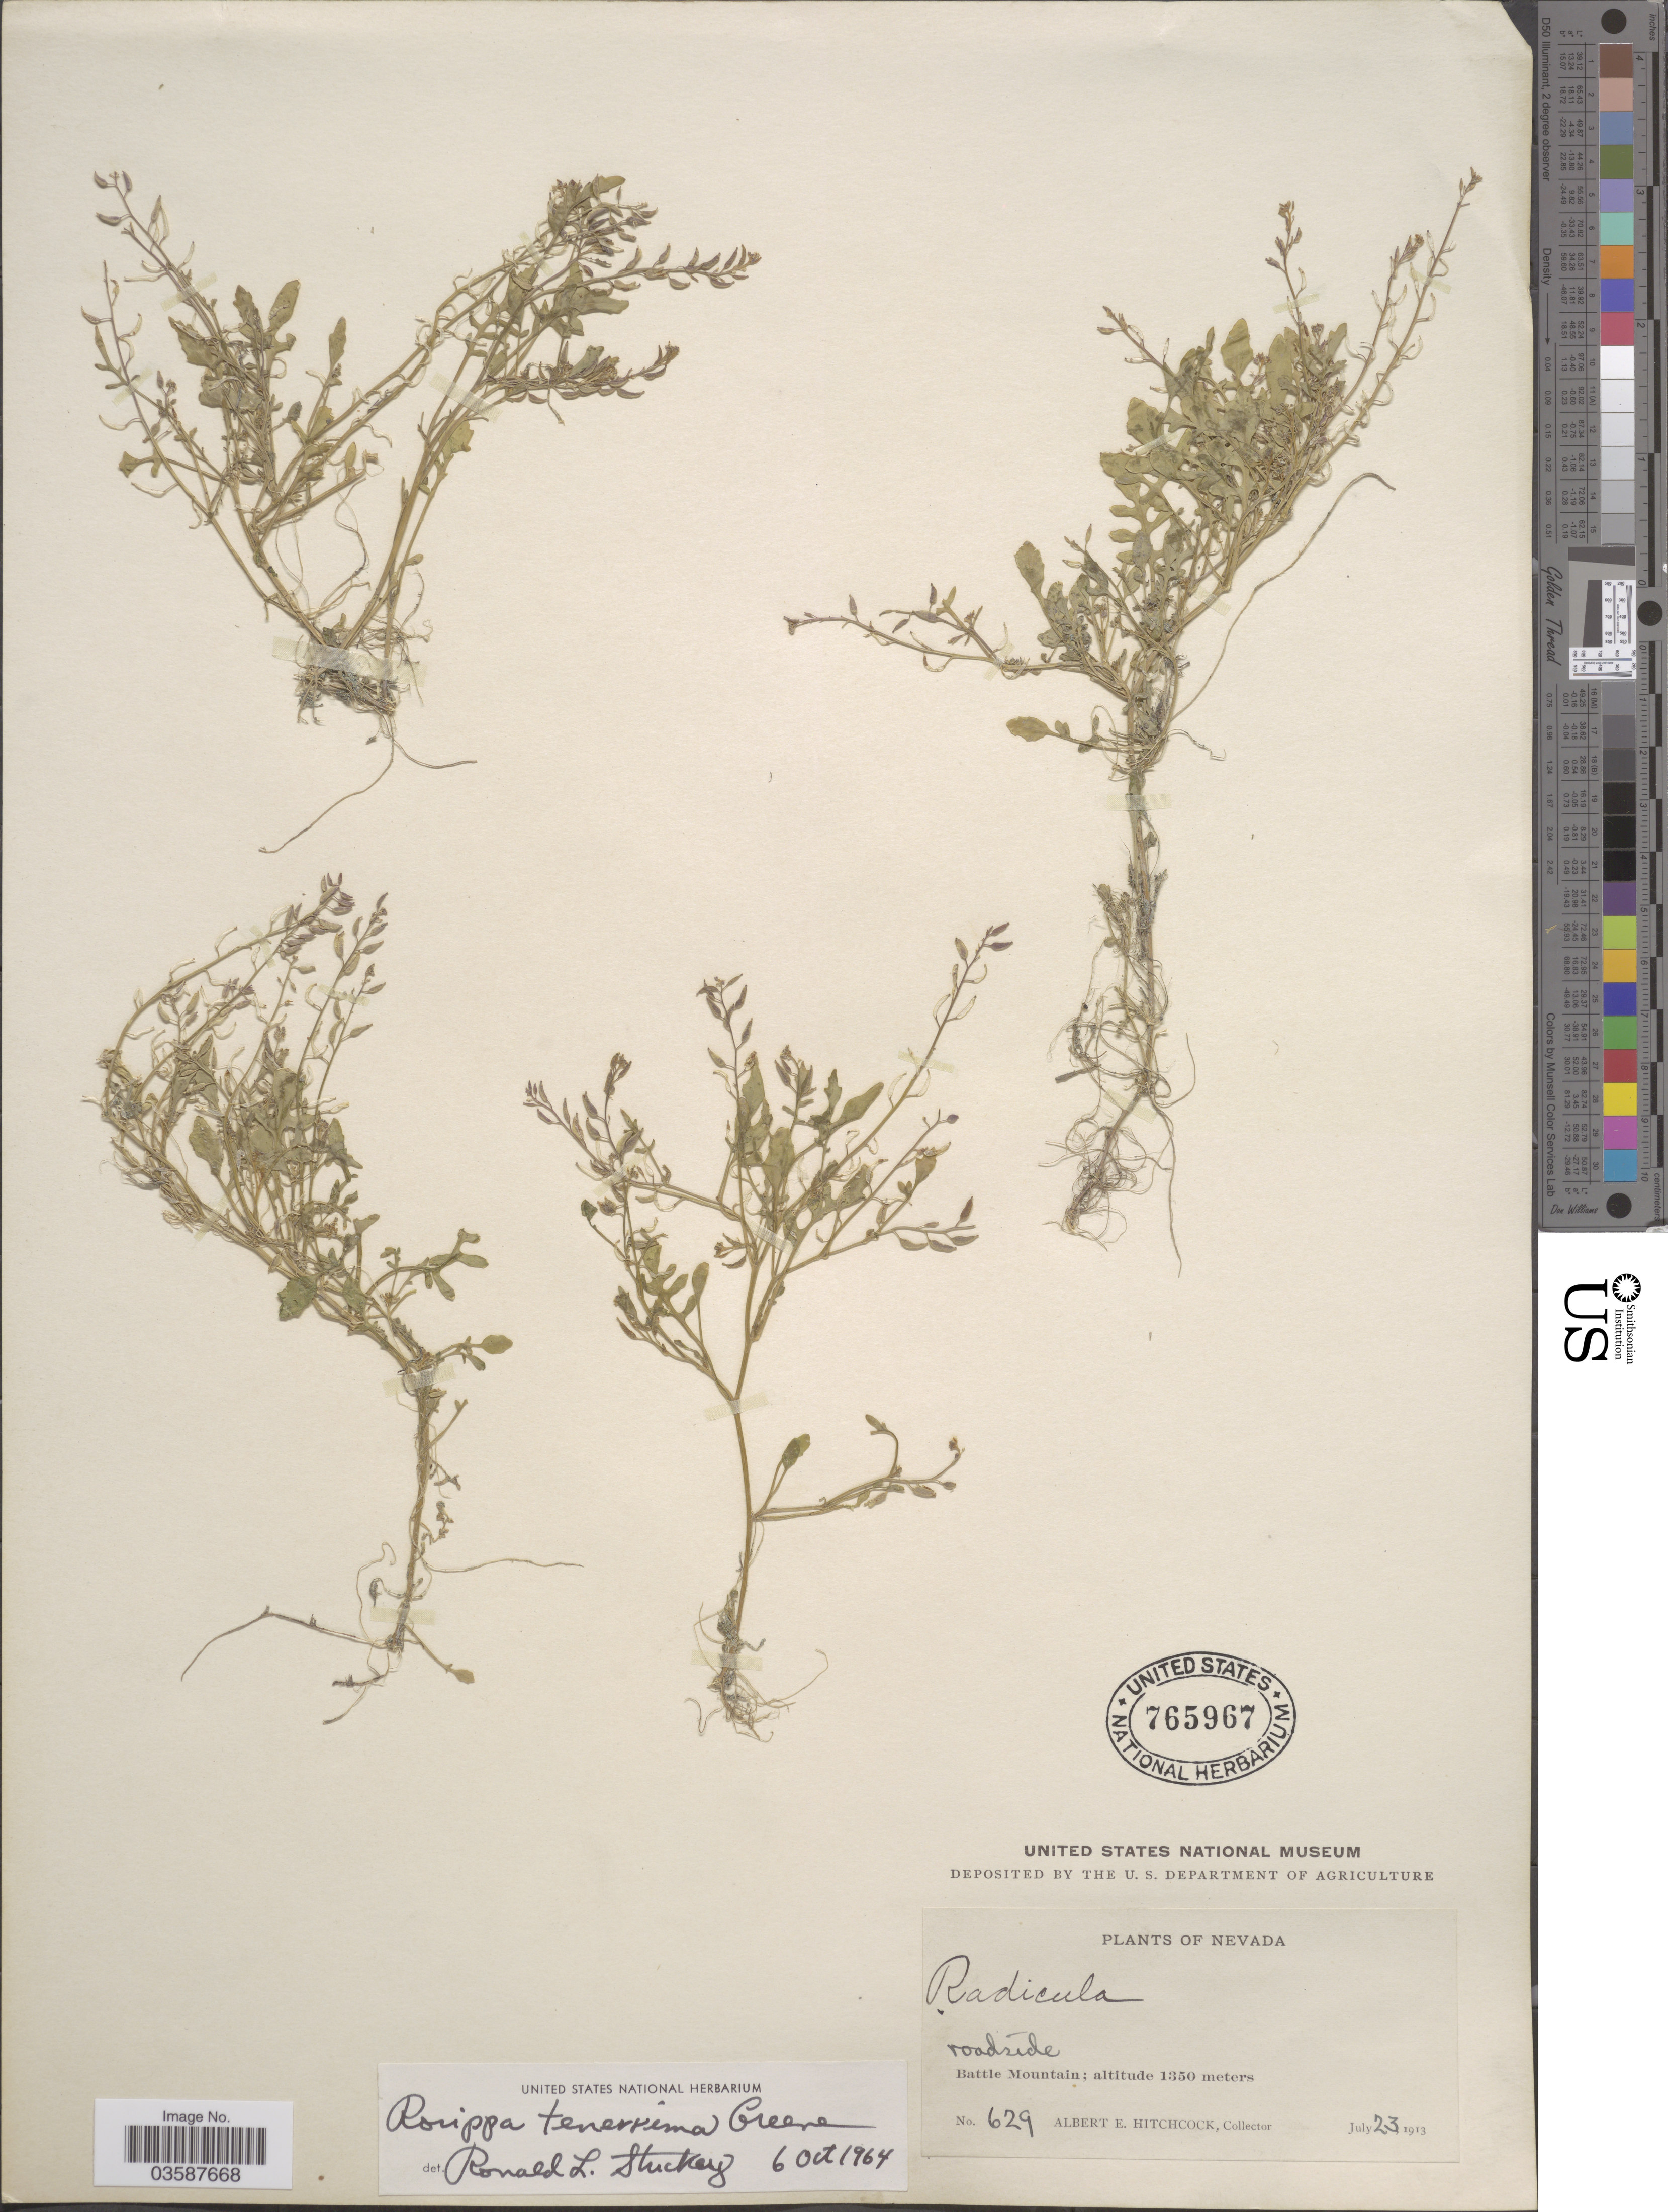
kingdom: Plantae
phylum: Tracheophyta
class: Magnoliopsida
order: Brassicales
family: Brassicaceae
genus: Rorippa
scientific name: Rorippa tenerrima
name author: Greene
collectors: A. Hitchcock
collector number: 629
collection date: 1913-07-23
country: United States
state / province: Nevada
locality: Roadside. Battle Mountain.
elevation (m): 1350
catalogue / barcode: US 765967